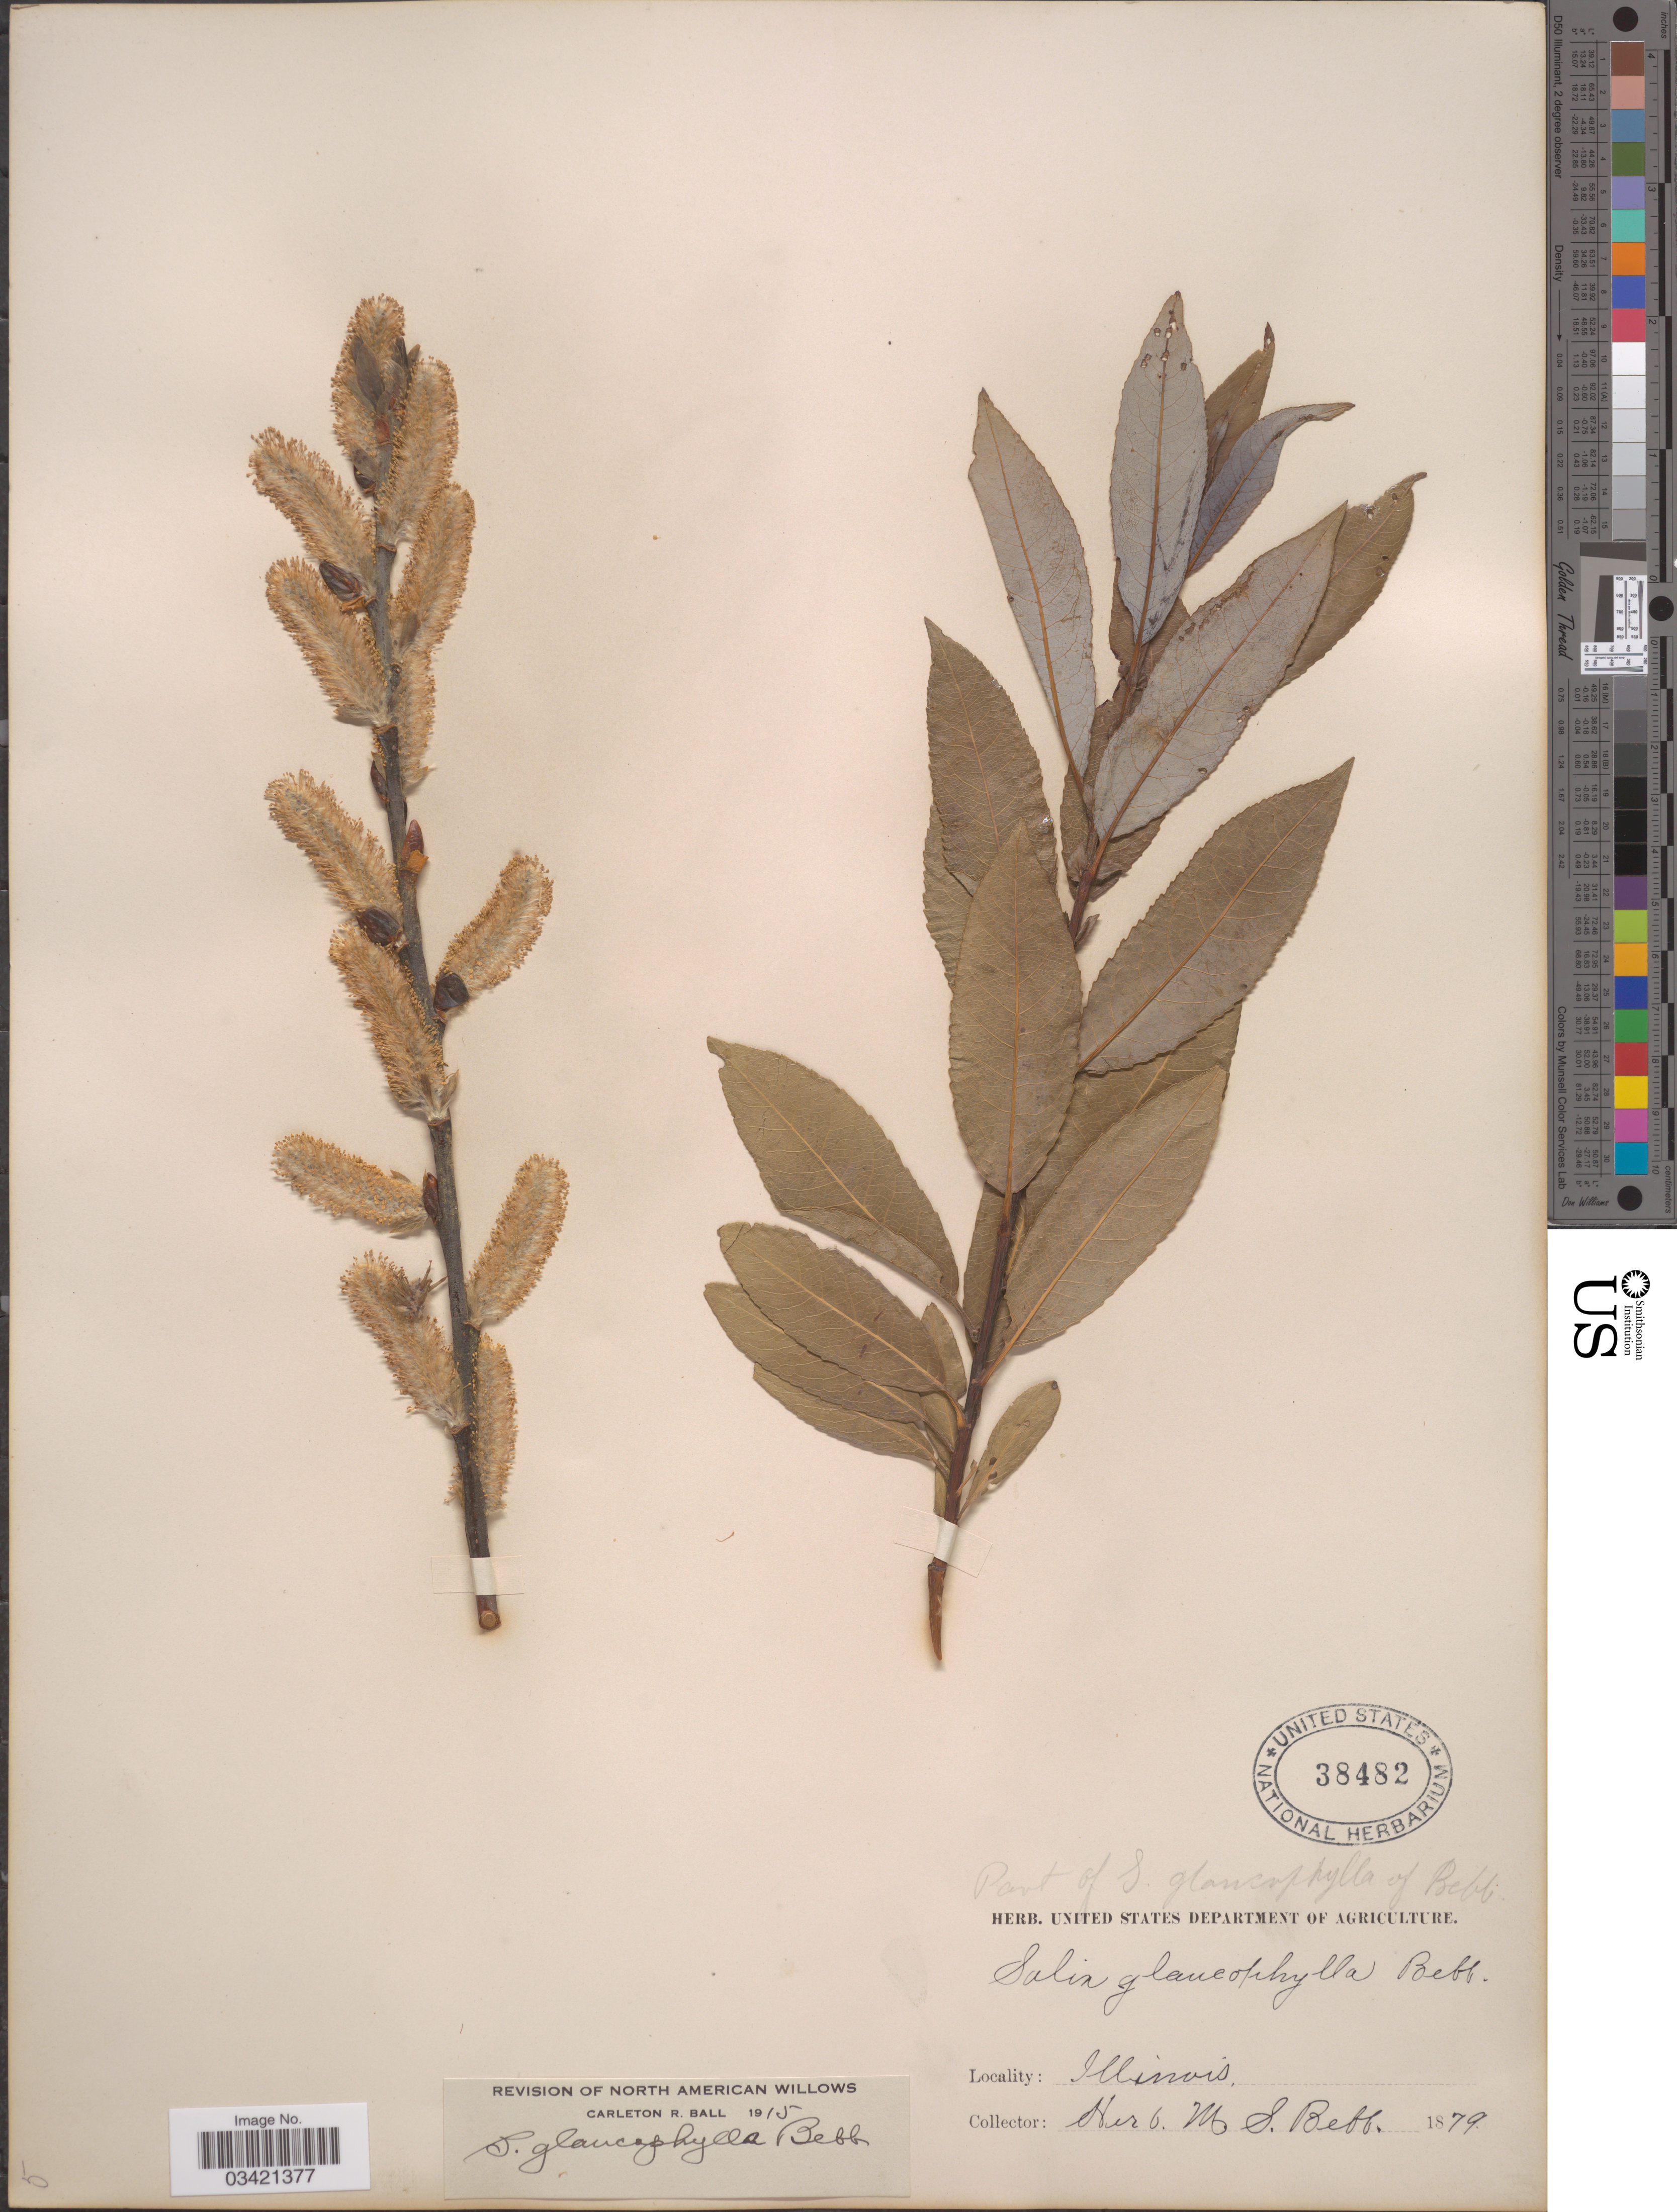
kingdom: Plantae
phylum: Tracheophyta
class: Magnoliopsida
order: Malpighiales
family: Salicaceae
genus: Salix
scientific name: Salix glaucophylla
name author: Andersson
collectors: ex Herb. M. S. Bebb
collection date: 1879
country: United States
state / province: Illinois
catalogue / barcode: US 38482